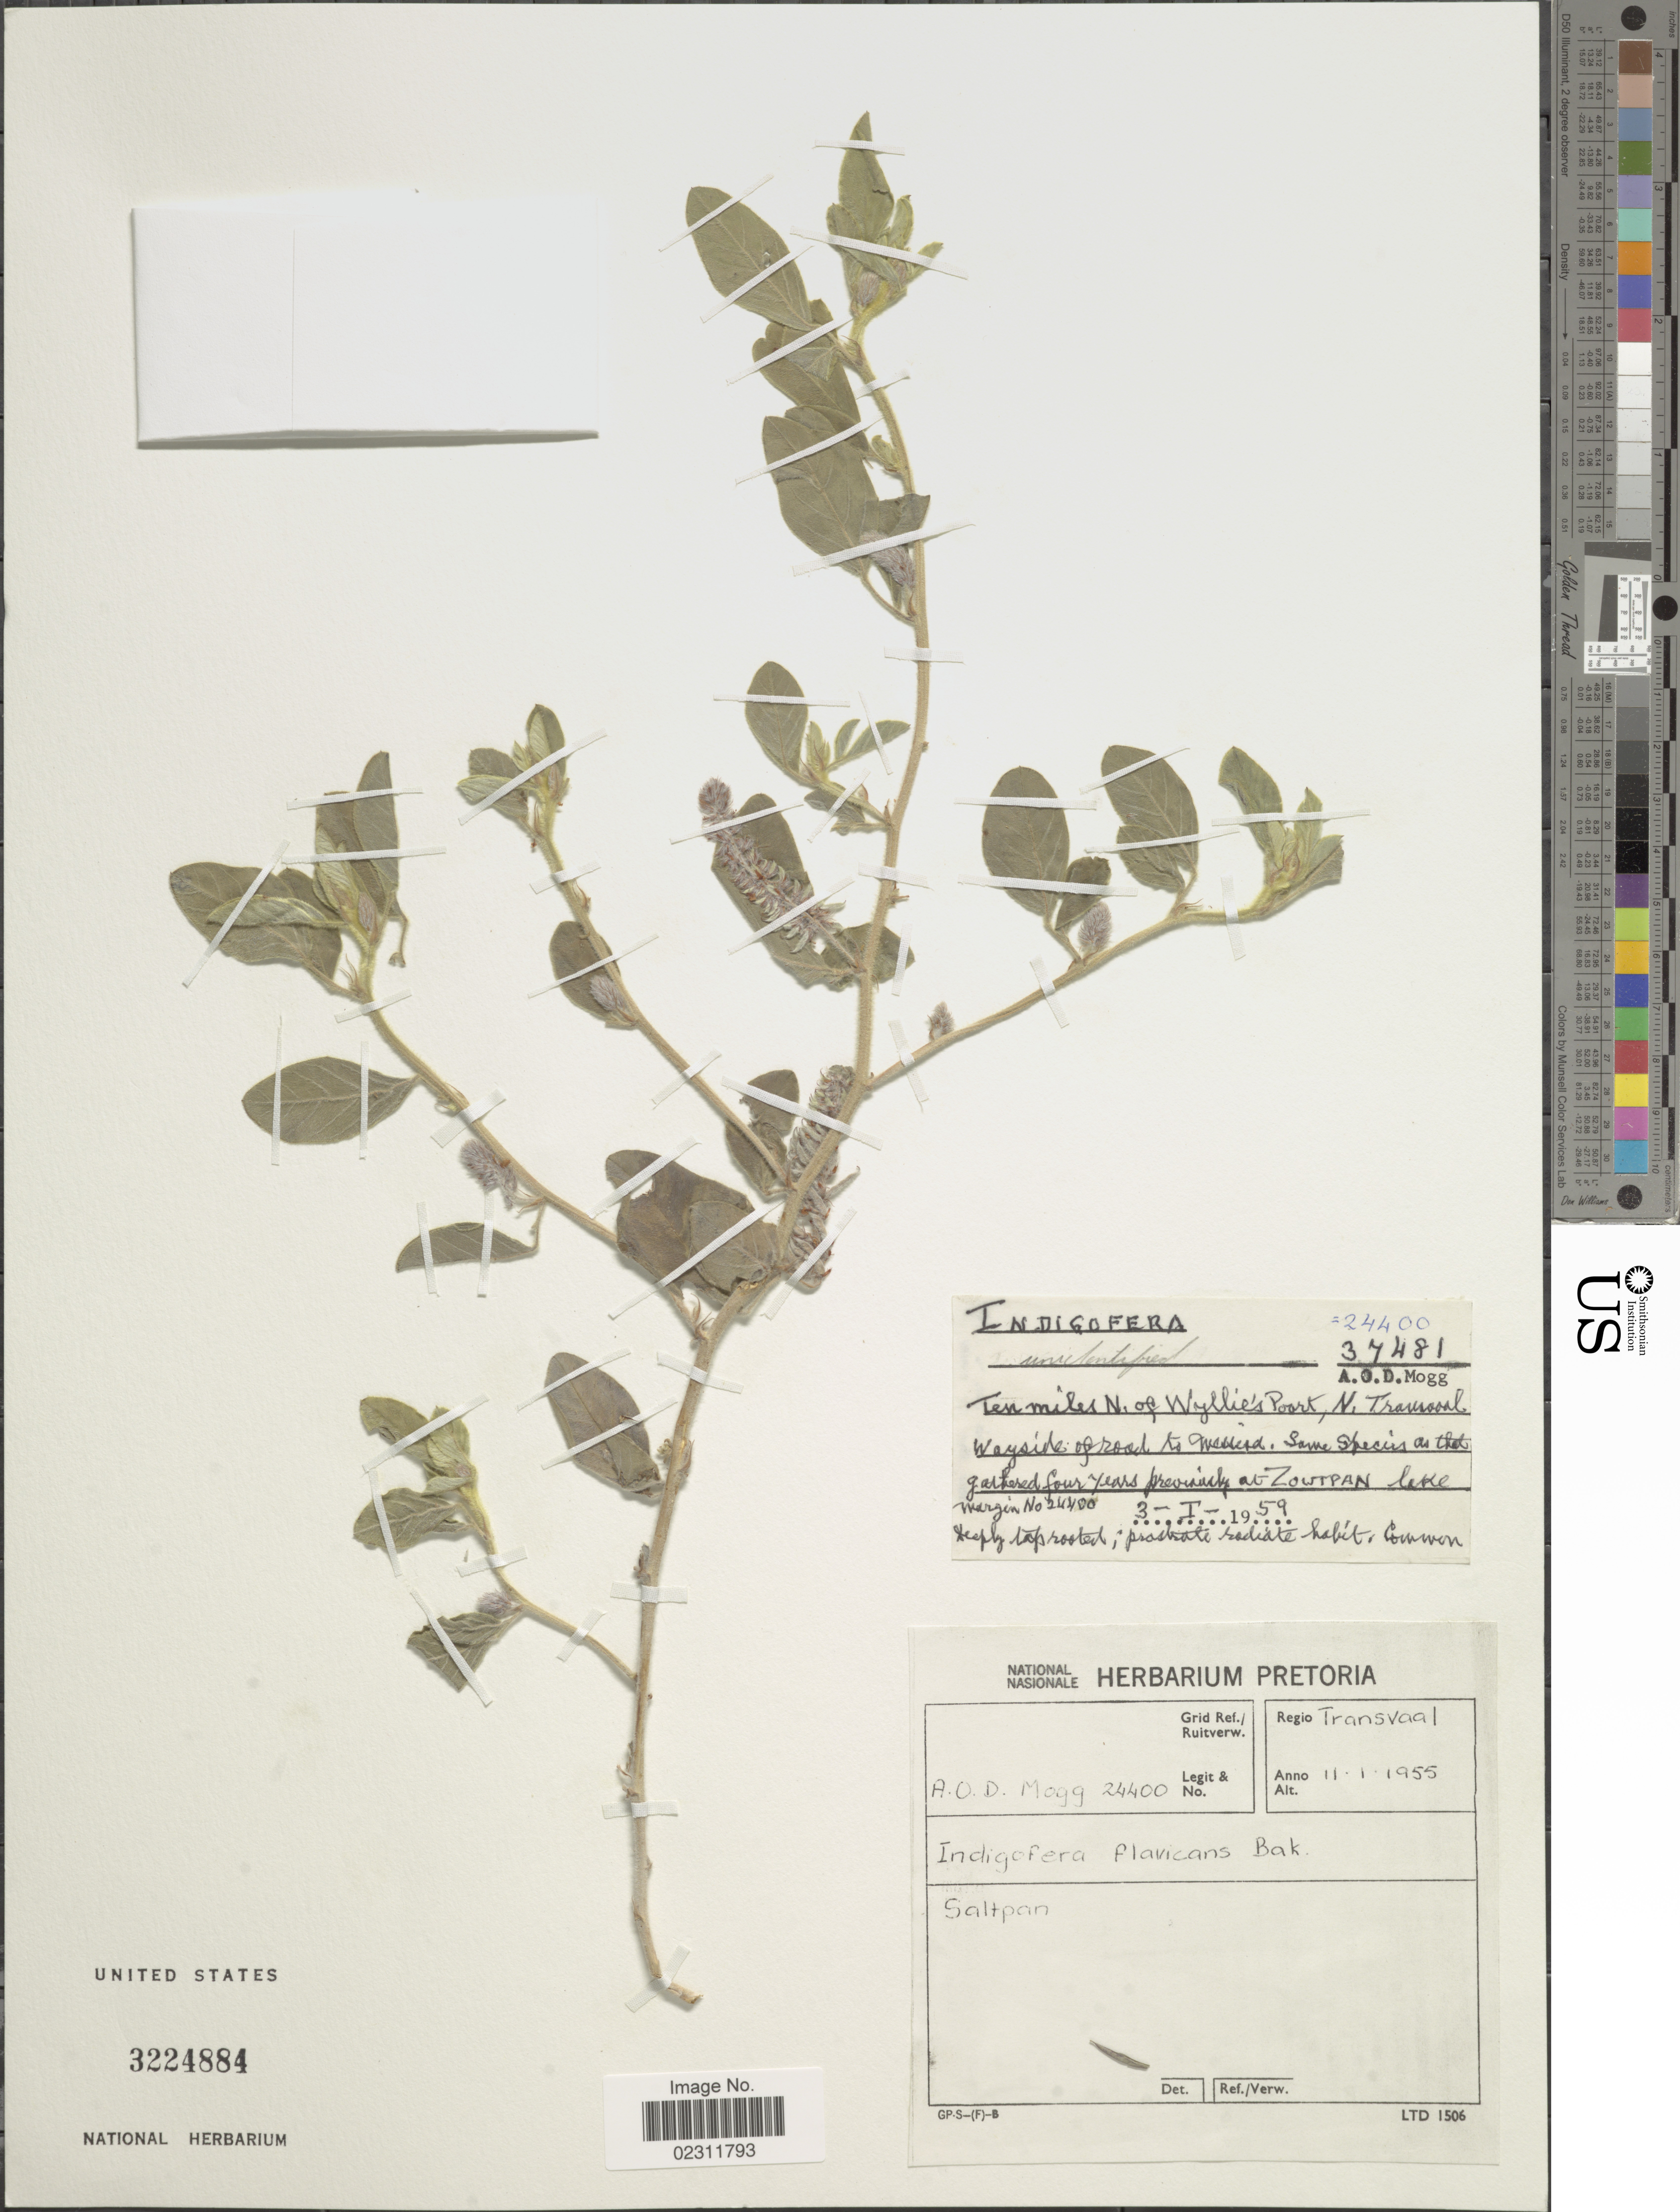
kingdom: Plantae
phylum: Tracheophyta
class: Magnoliopsida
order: Fabales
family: Fabaceae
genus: Indigofera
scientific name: Indigofera flavicans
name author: Baker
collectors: A. O. Mogg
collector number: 24400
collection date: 1955-01-11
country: South Africa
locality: Saltpan. Ten miles N of Wyllie's Poort, N. Transvaal, wayside of road to Messina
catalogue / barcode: US 3224884